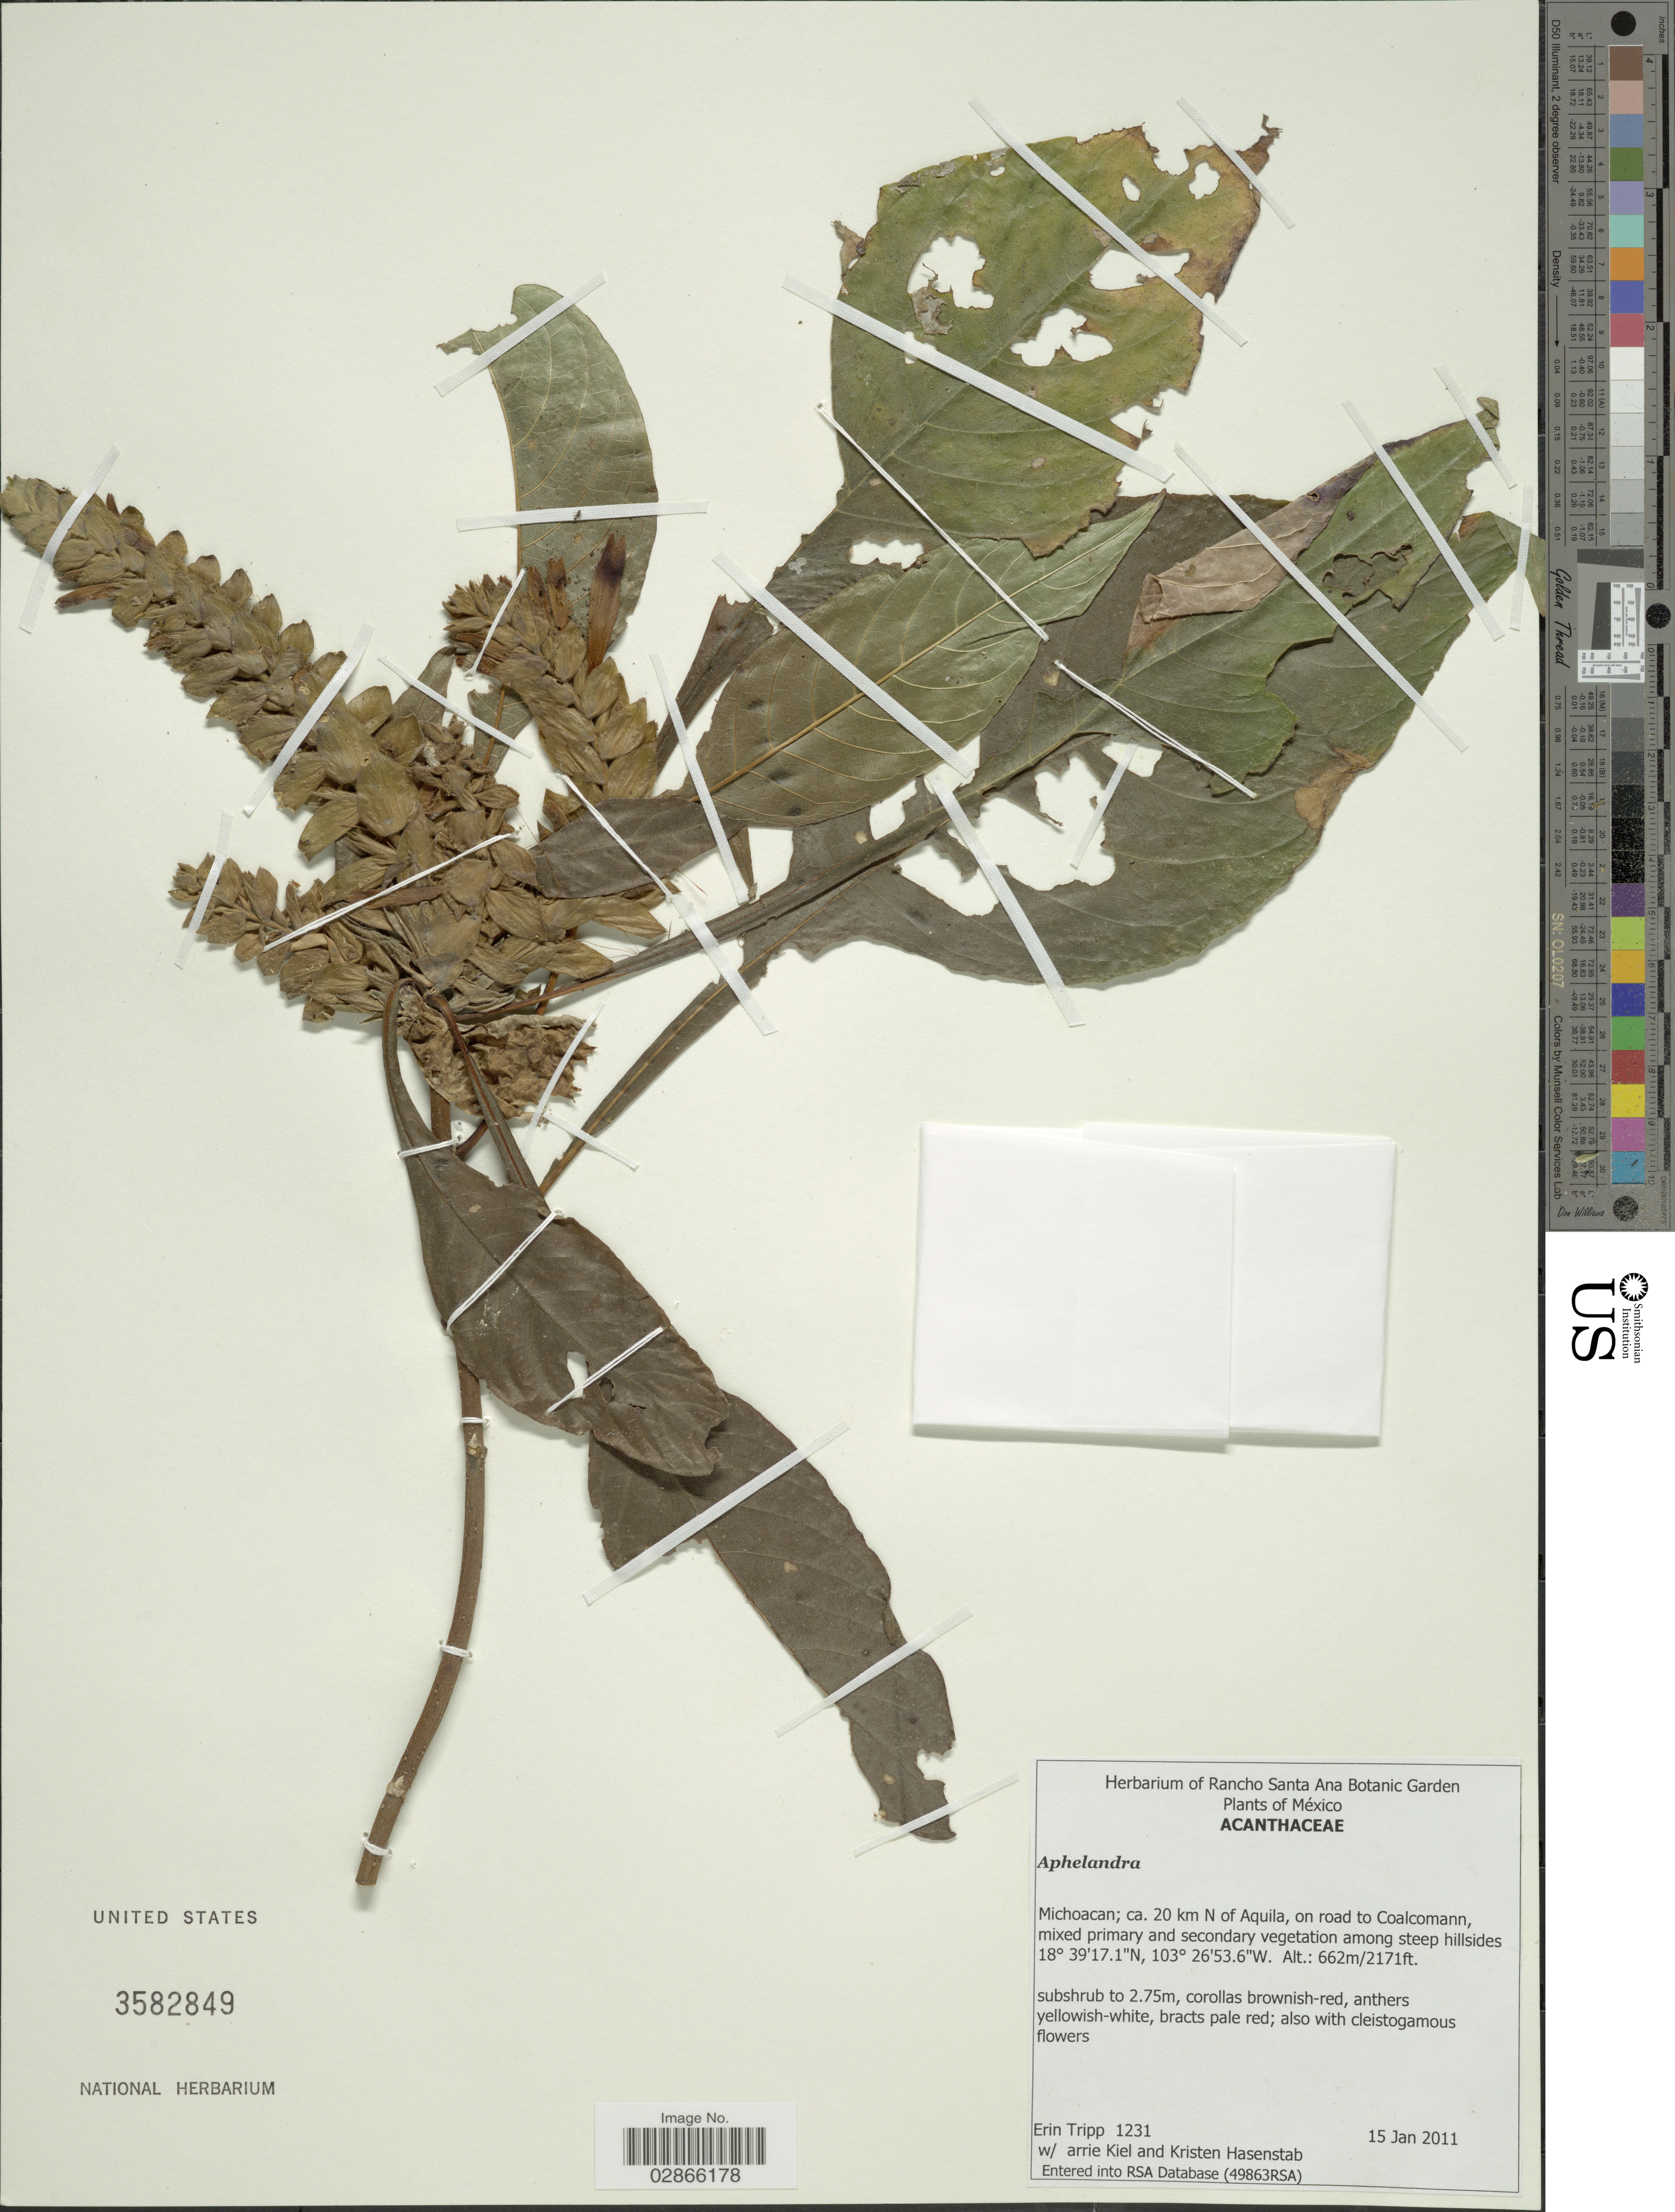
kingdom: Plantae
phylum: Tracheophyta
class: Magnoliopsida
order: Lamiales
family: Acanthaceae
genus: Aphelandra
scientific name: Aphelandra sp.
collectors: E. Tripp, C. Kiel & K. Hasenstab-Lehman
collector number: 1231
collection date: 2011-01-15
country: Mexico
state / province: Michoacán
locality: Ca. 20 km N of Aquila, on road to Coalcomann.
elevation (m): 662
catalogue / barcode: US 3582849